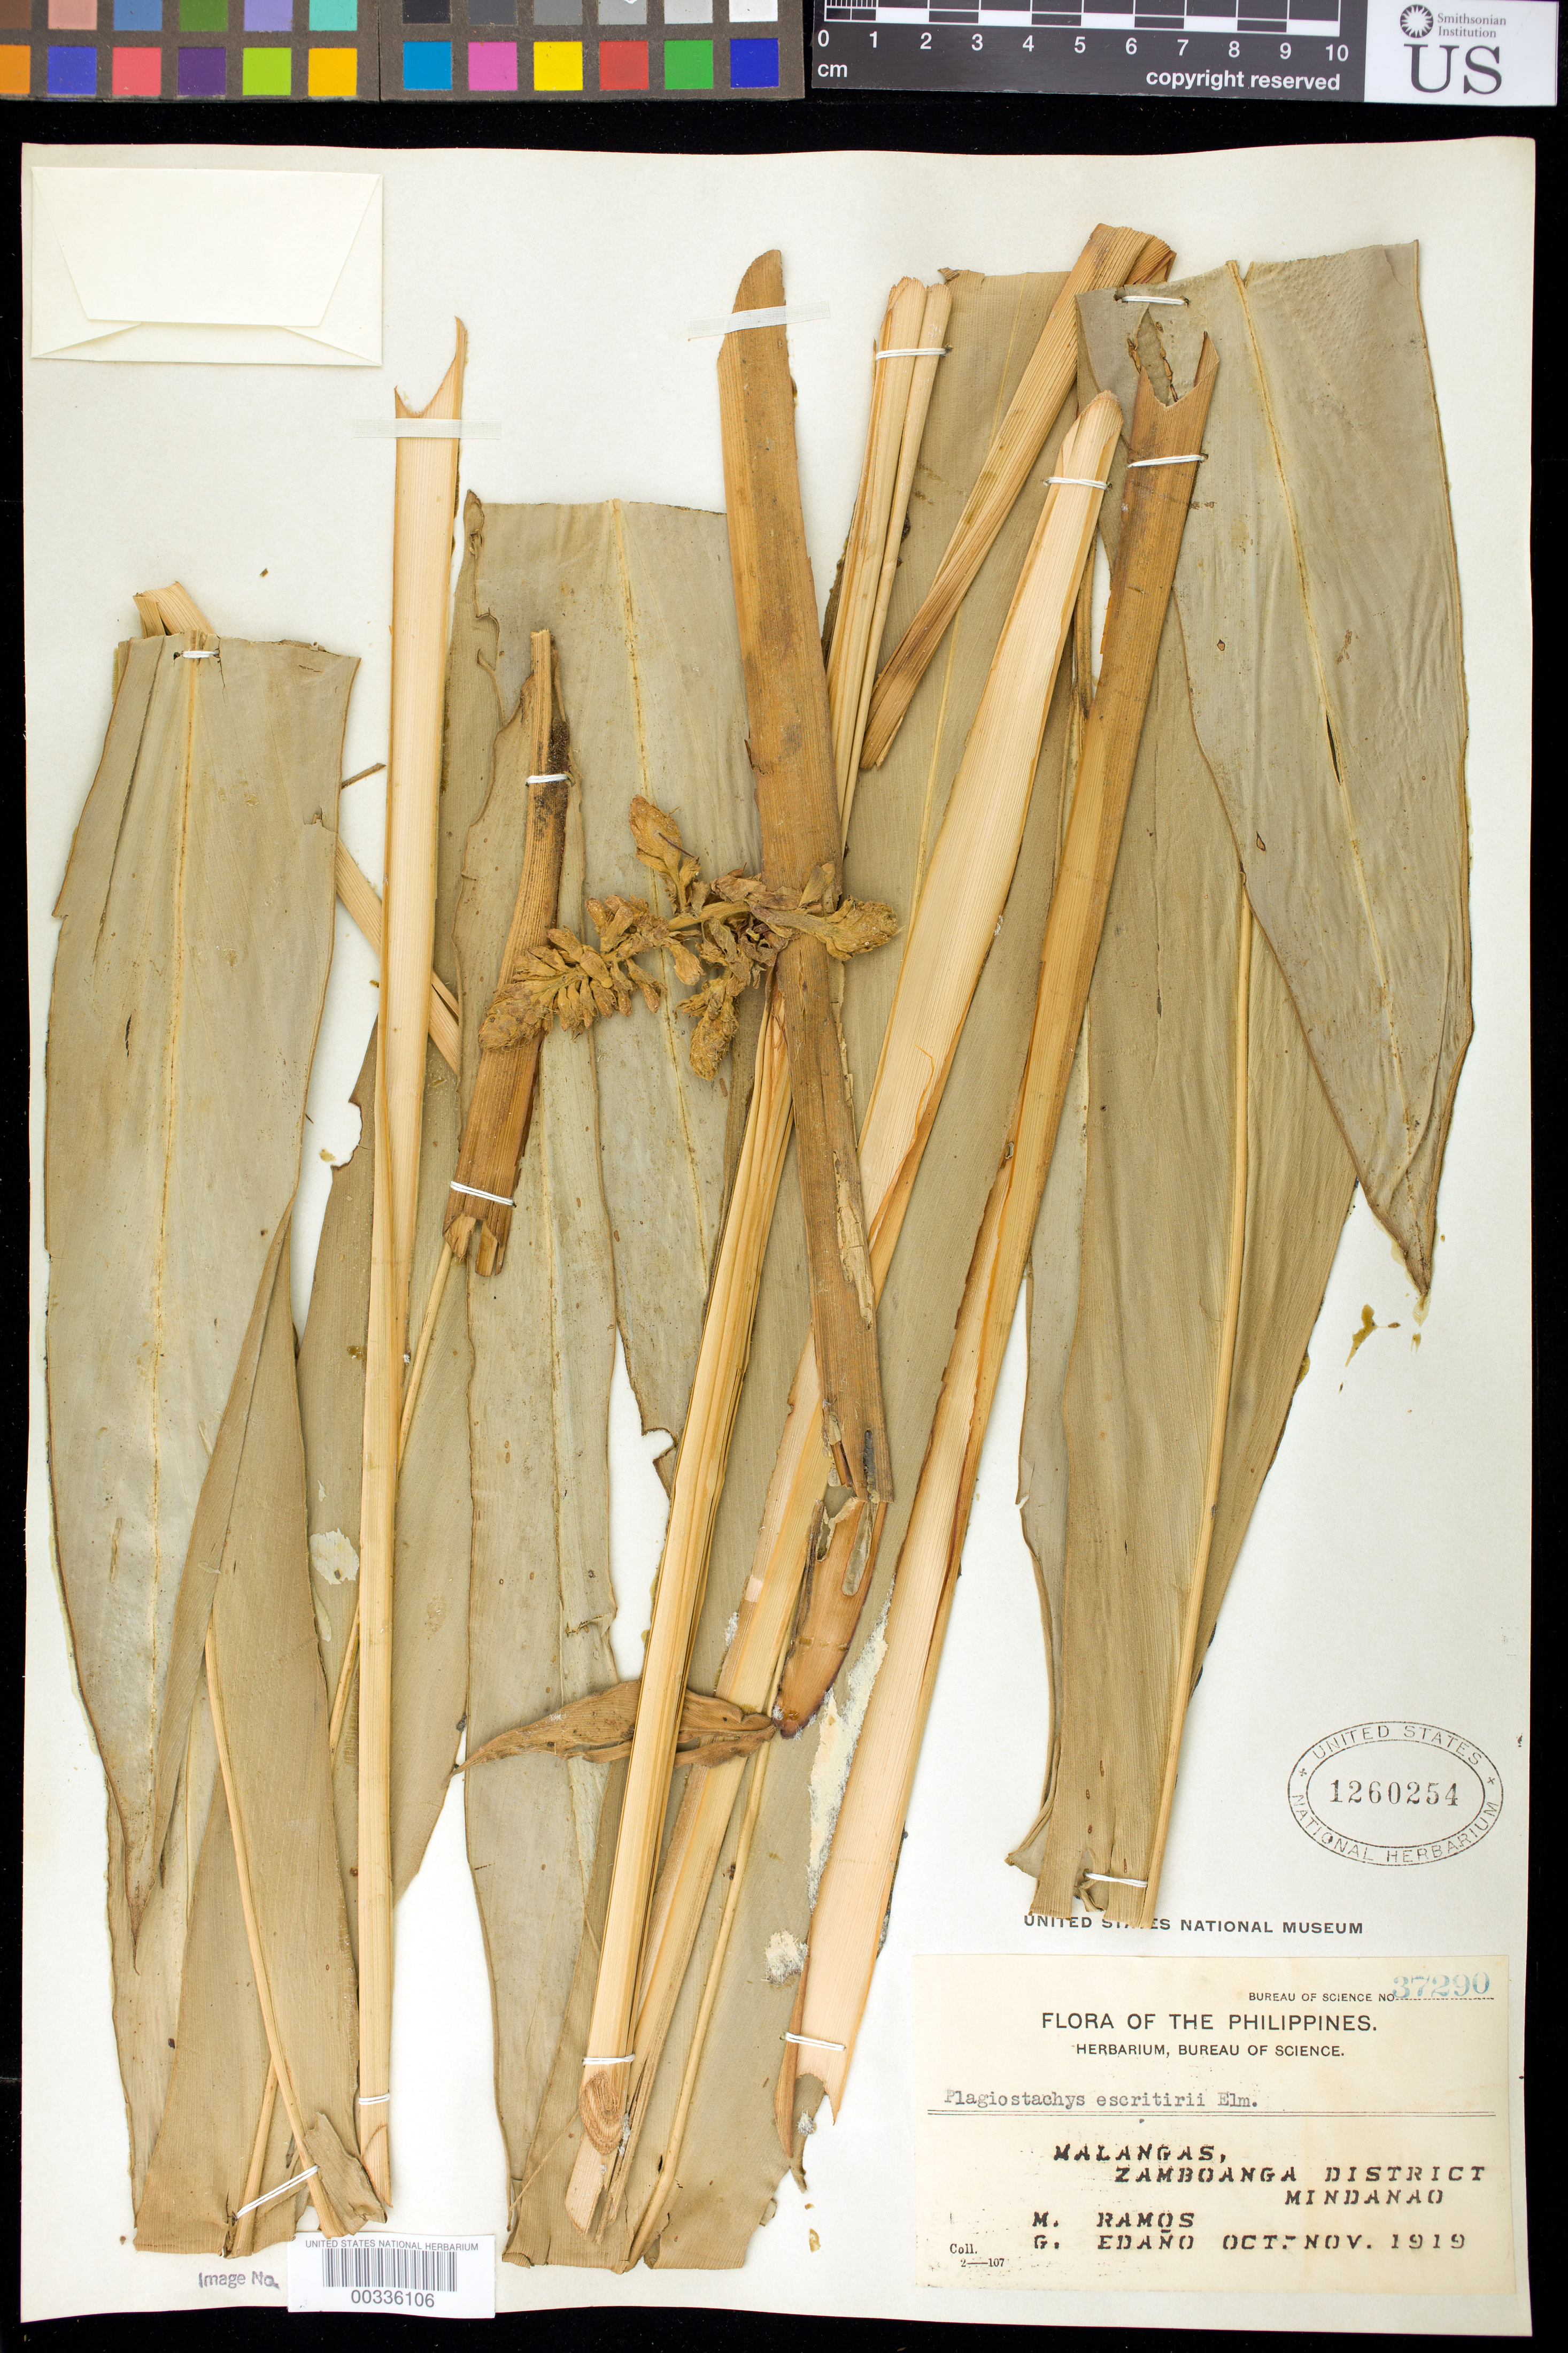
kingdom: Plantae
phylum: Tracheophyta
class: Liliopsida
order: Zingiberales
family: Zingiberaceae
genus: Plagiostachys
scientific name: Plagiostachys escritorii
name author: Elmer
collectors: M. Ramos & G. E. Edaño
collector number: Bur. Sci. 37290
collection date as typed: Oct 1919 to -- Nov 1919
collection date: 1919-10/1919-11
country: Philippines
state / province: Zamboanga Peninsula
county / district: Zamboanga del Sur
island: Mindanao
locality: Malangas, zamboanga dist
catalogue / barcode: US 1260254